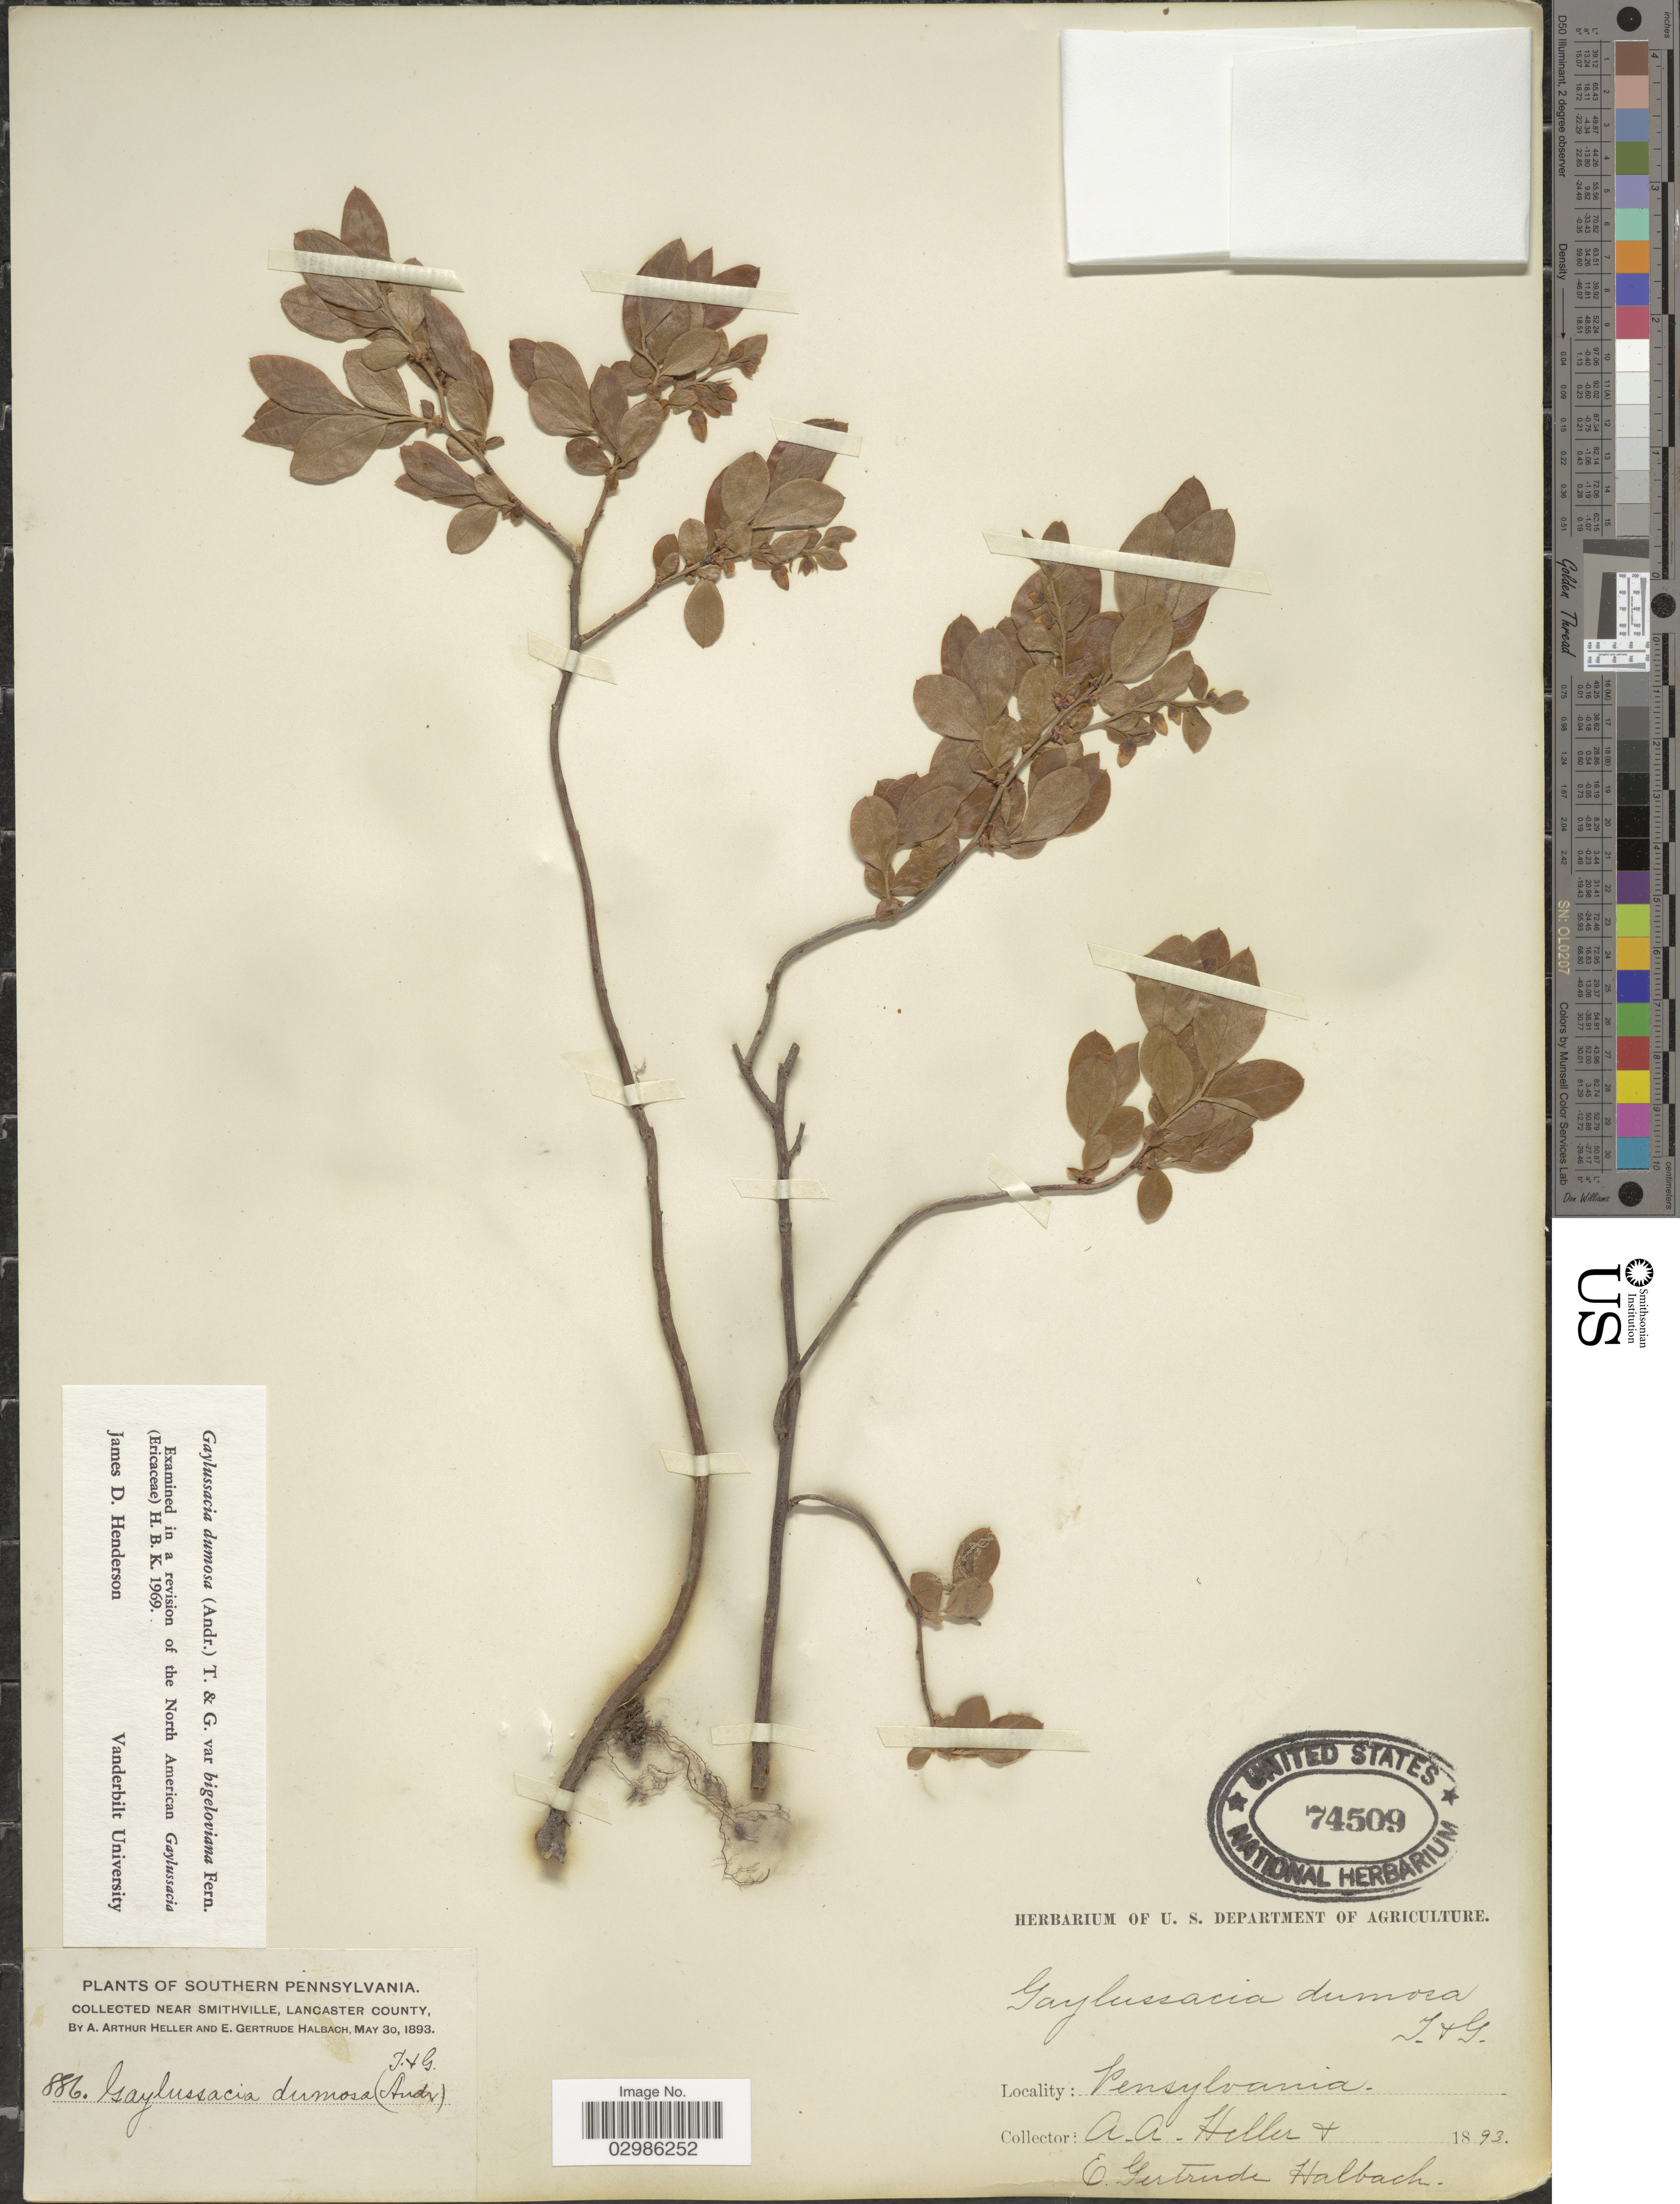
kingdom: Plantae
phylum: Tracheophyta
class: Magnoliopsida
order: Ericales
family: Ericaceae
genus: Gaylussacia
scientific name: Gaylussacia dumosa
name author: (Andrews) Torr. & A. Gray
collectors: A. A. Heller & E. G. Halbach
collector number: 886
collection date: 1893-05-30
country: United States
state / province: Pennsylvania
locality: Southern Pennsylvania, near Smithville, Lancaster County.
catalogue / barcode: US 74509